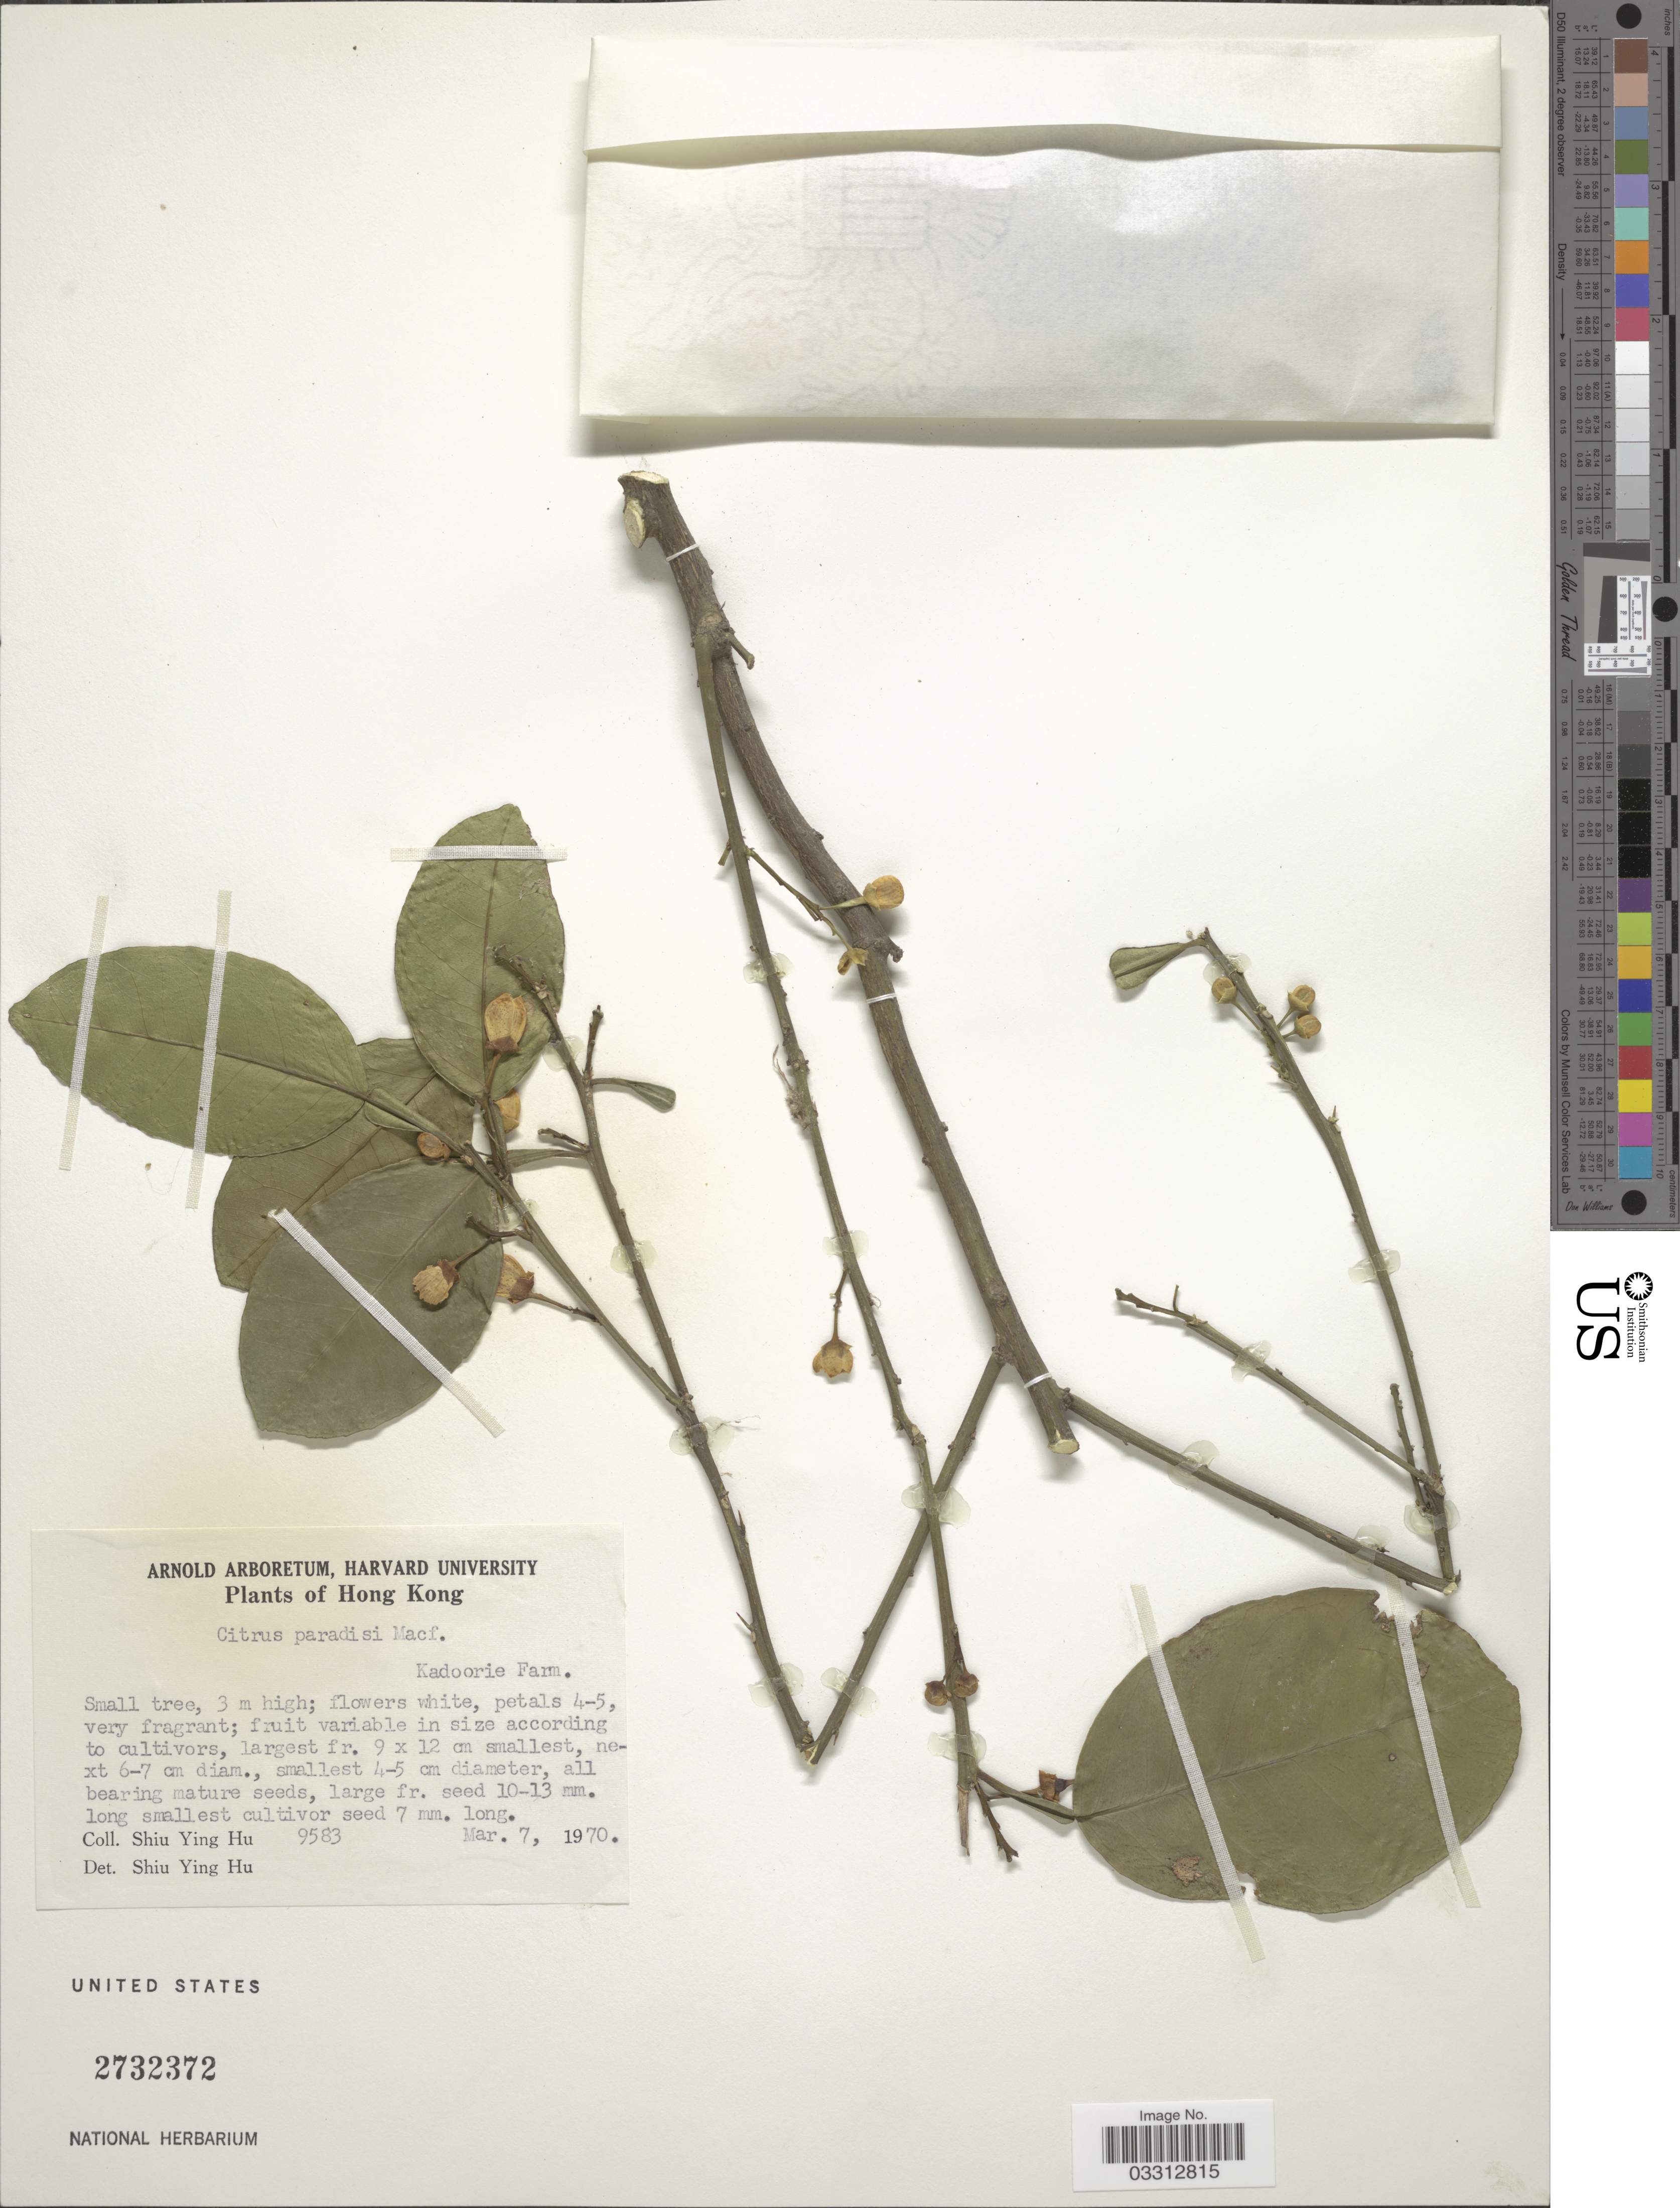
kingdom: Plantae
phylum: Tracheophyta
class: Magnoliopsida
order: Sapindales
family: Rutaceae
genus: Citrus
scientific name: Citrus x sinensis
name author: (L.) Osbeck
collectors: S. Y. Hu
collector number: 9583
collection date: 1970-03-07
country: China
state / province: Hong Kong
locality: Kadoorie Farm.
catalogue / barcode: US 2732372